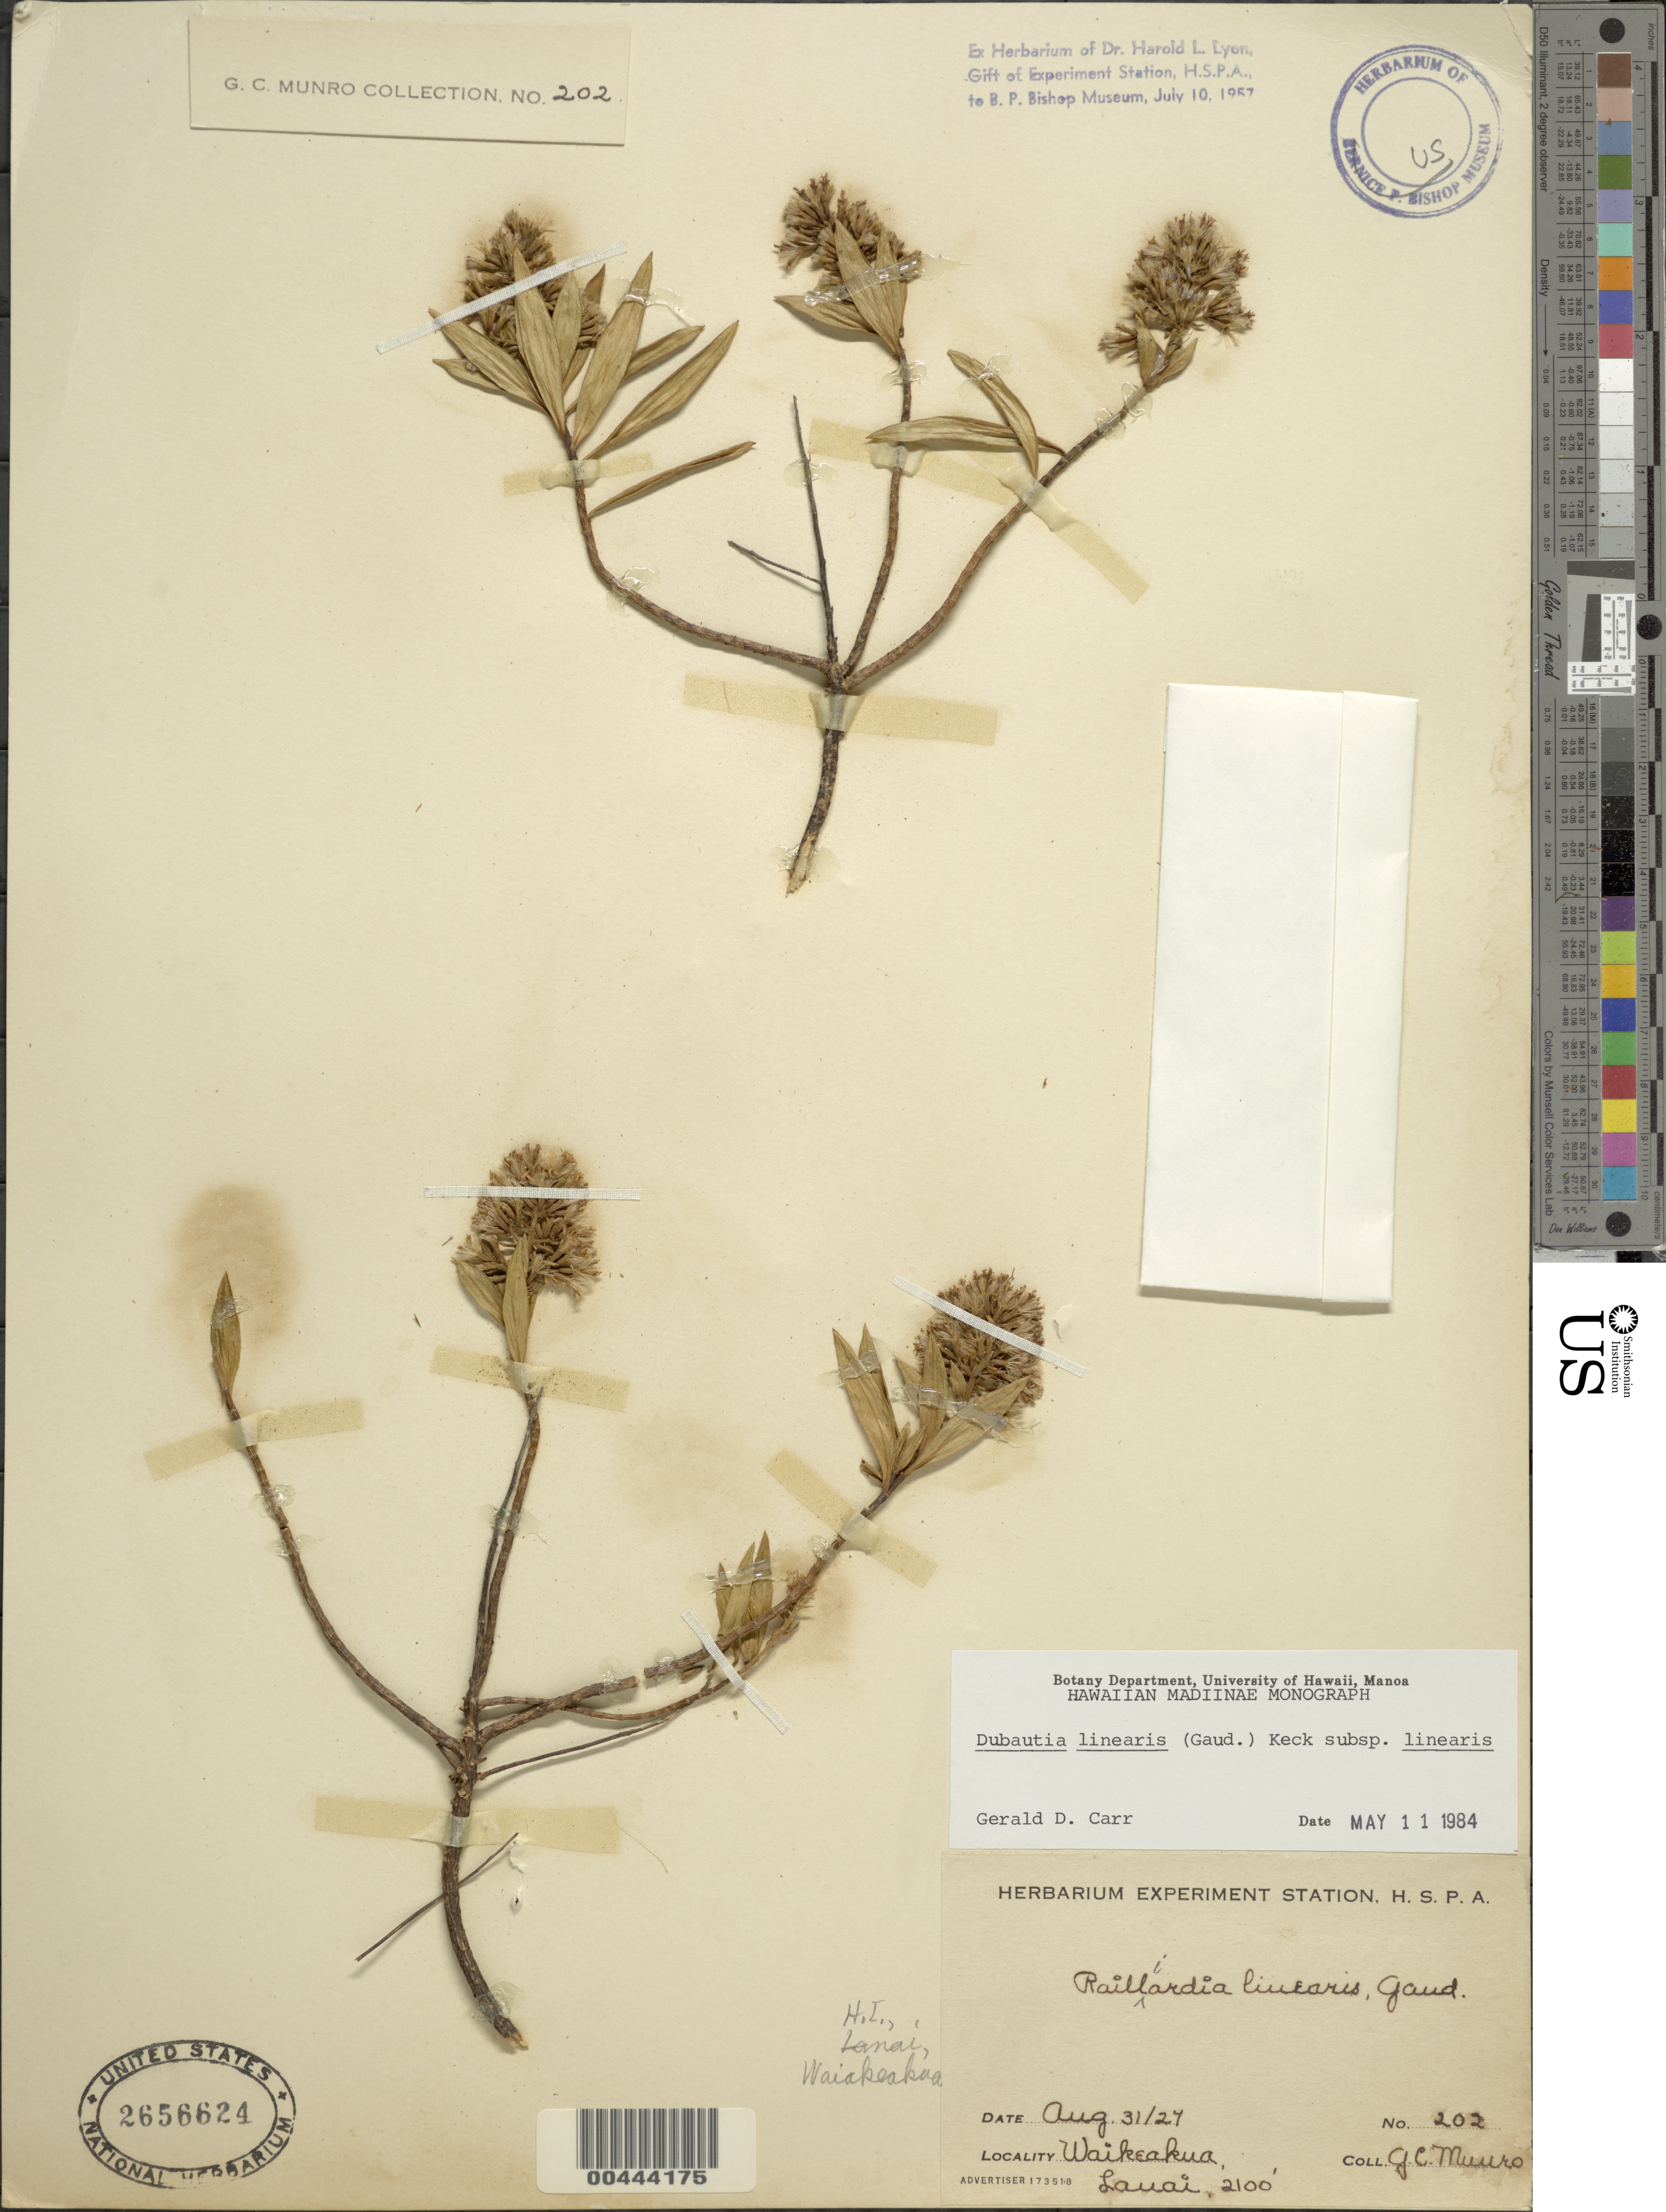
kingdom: Plantae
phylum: Tracheophyta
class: Magnoliopsida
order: Asterales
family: Asteraceae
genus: Dubautia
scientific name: Dubautia linearis subsp. linearis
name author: (Gaudich.) D.D. Keck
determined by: Carr, G. D.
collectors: G. C. Munro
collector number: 202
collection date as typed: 31 Aug 1927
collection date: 1927-08-31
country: United States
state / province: Hawaii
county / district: Maui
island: Lana'i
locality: Waikeakua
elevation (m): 640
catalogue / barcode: US 2656624